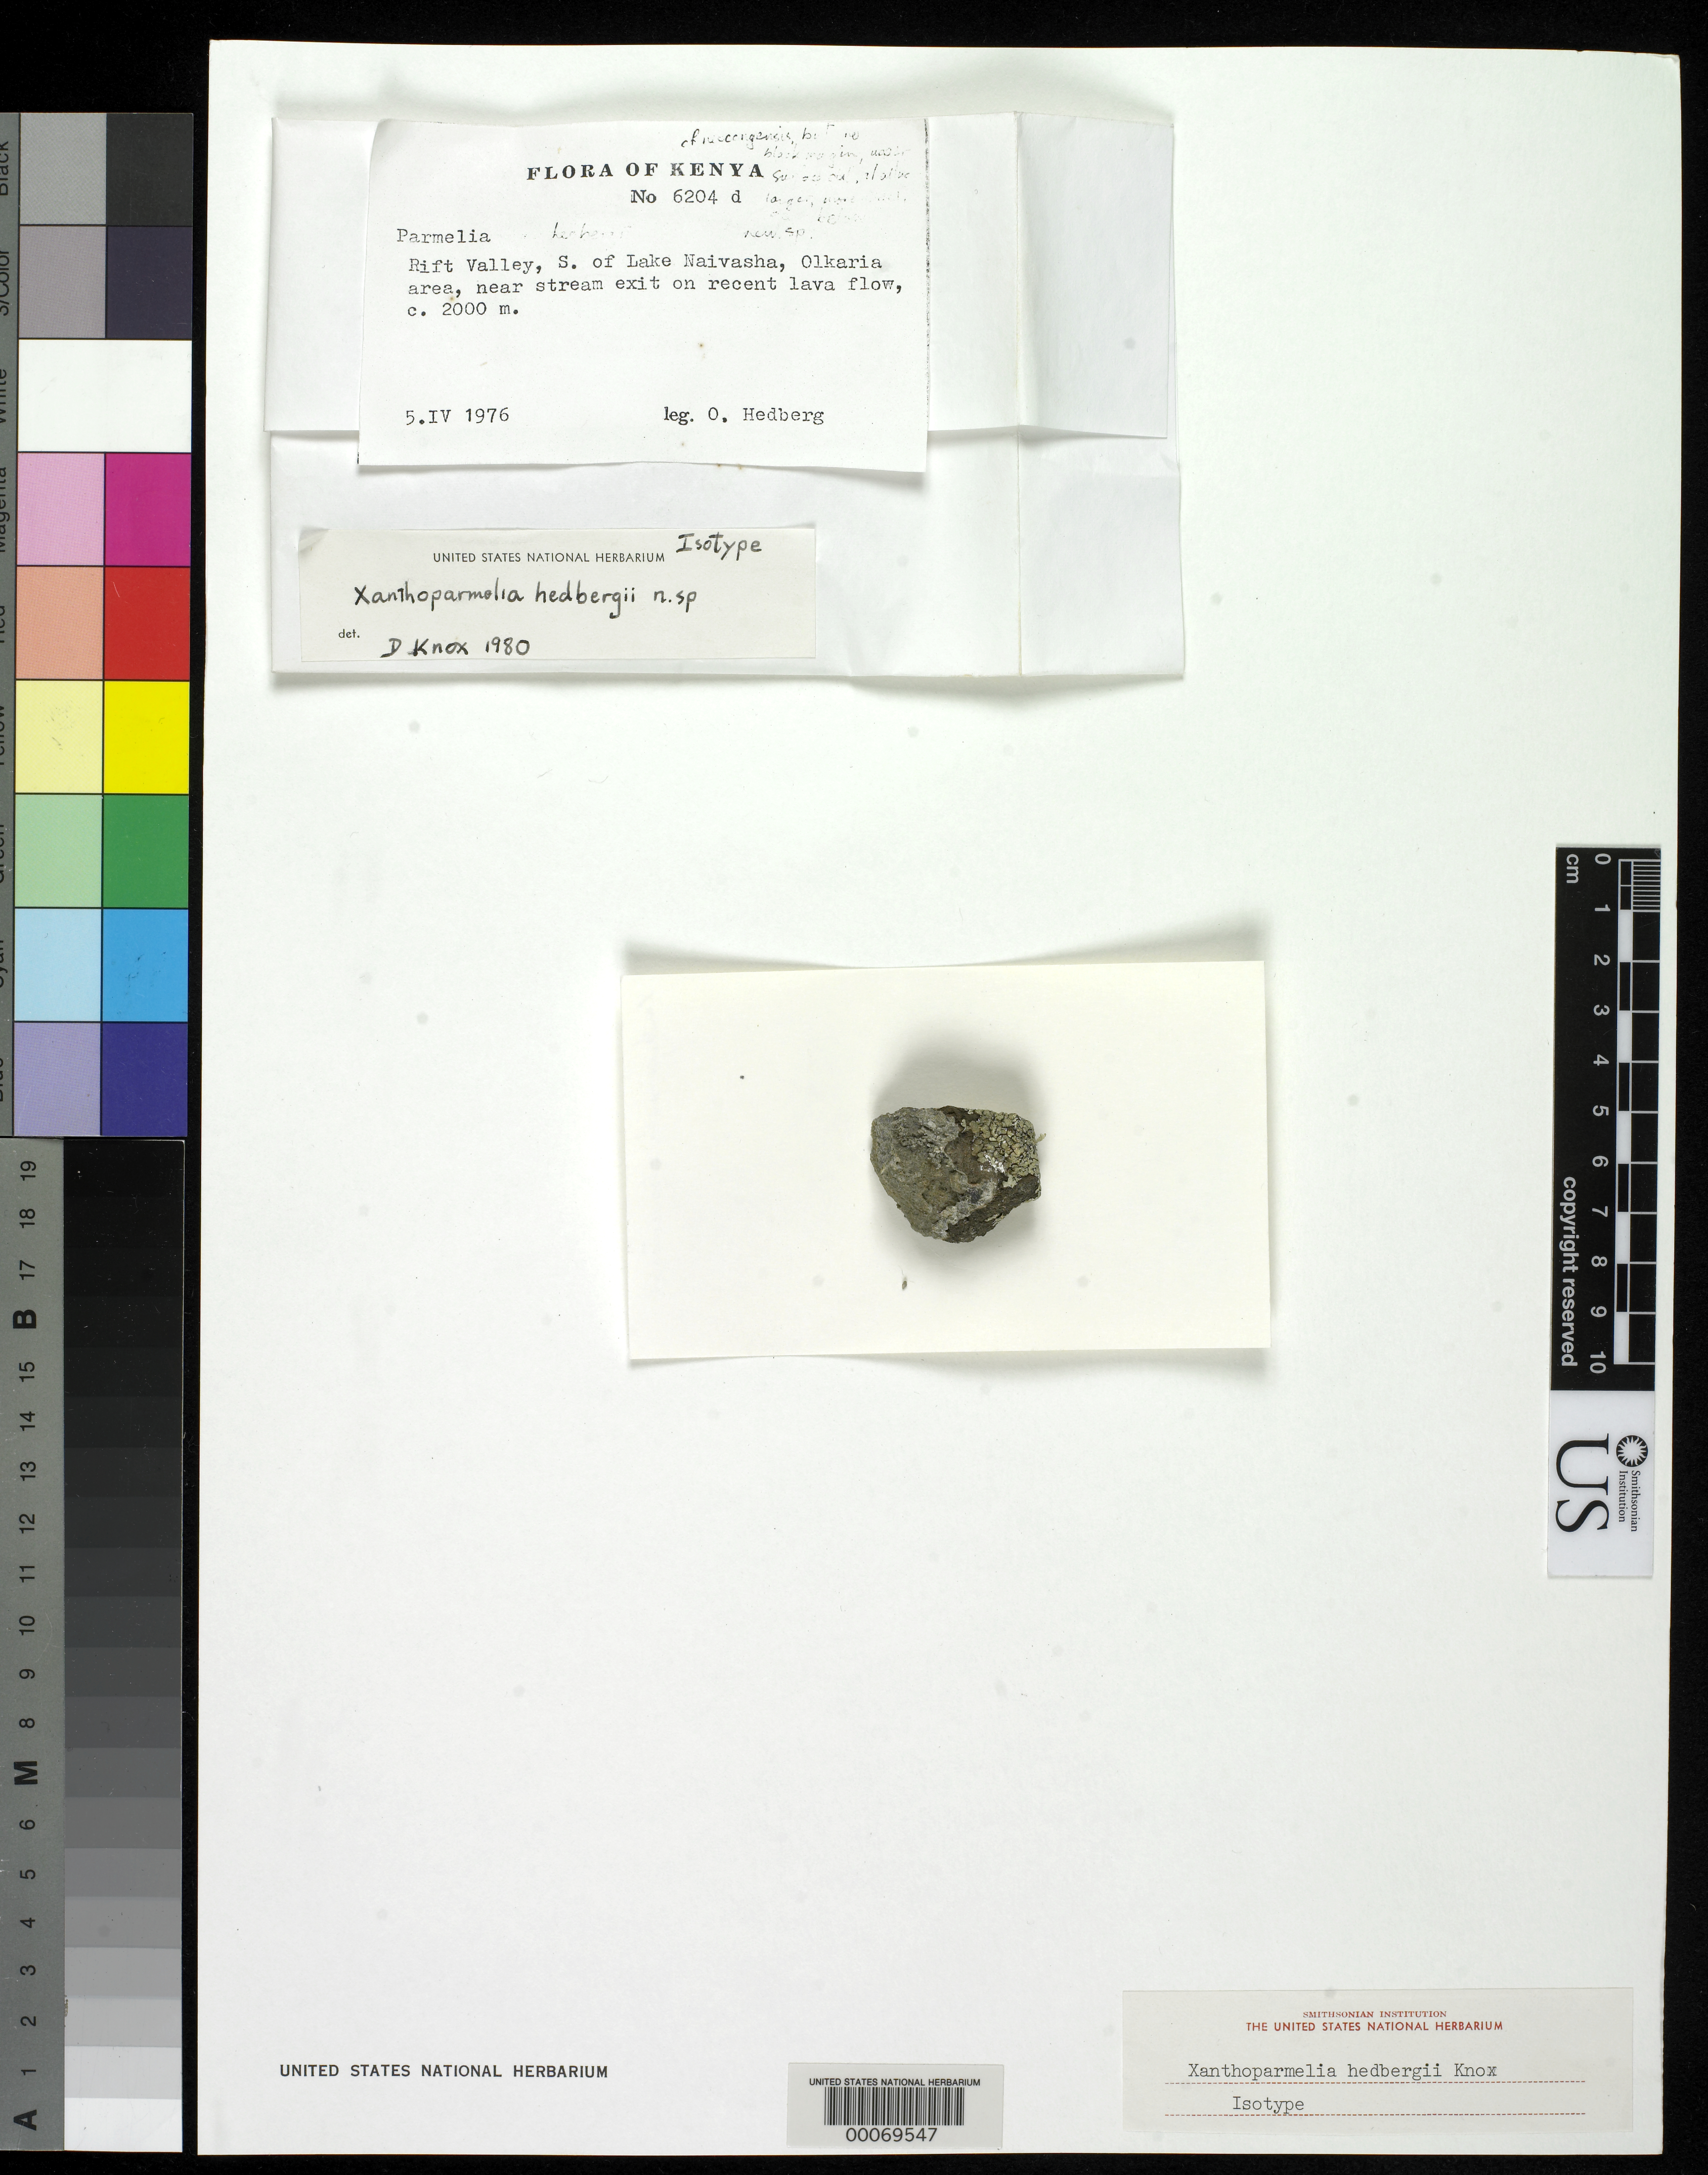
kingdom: Fungi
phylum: Ascomycota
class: Lecanoromycetes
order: Lecanorales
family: Parmeliaceae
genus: Xanthoparmelia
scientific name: Xanthoparmelia hedbergii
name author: M.D.E. Knox in M.D.E. Knox & Brusse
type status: Isotype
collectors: O. Hedberg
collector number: Fl. Of Kenya 6204d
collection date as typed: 05 Apr 1976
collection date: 1976-04-05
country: Kenya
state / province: Nakuru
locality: S of Lake Naivasha, Olkaria area, near stream exit on recent lava flow.